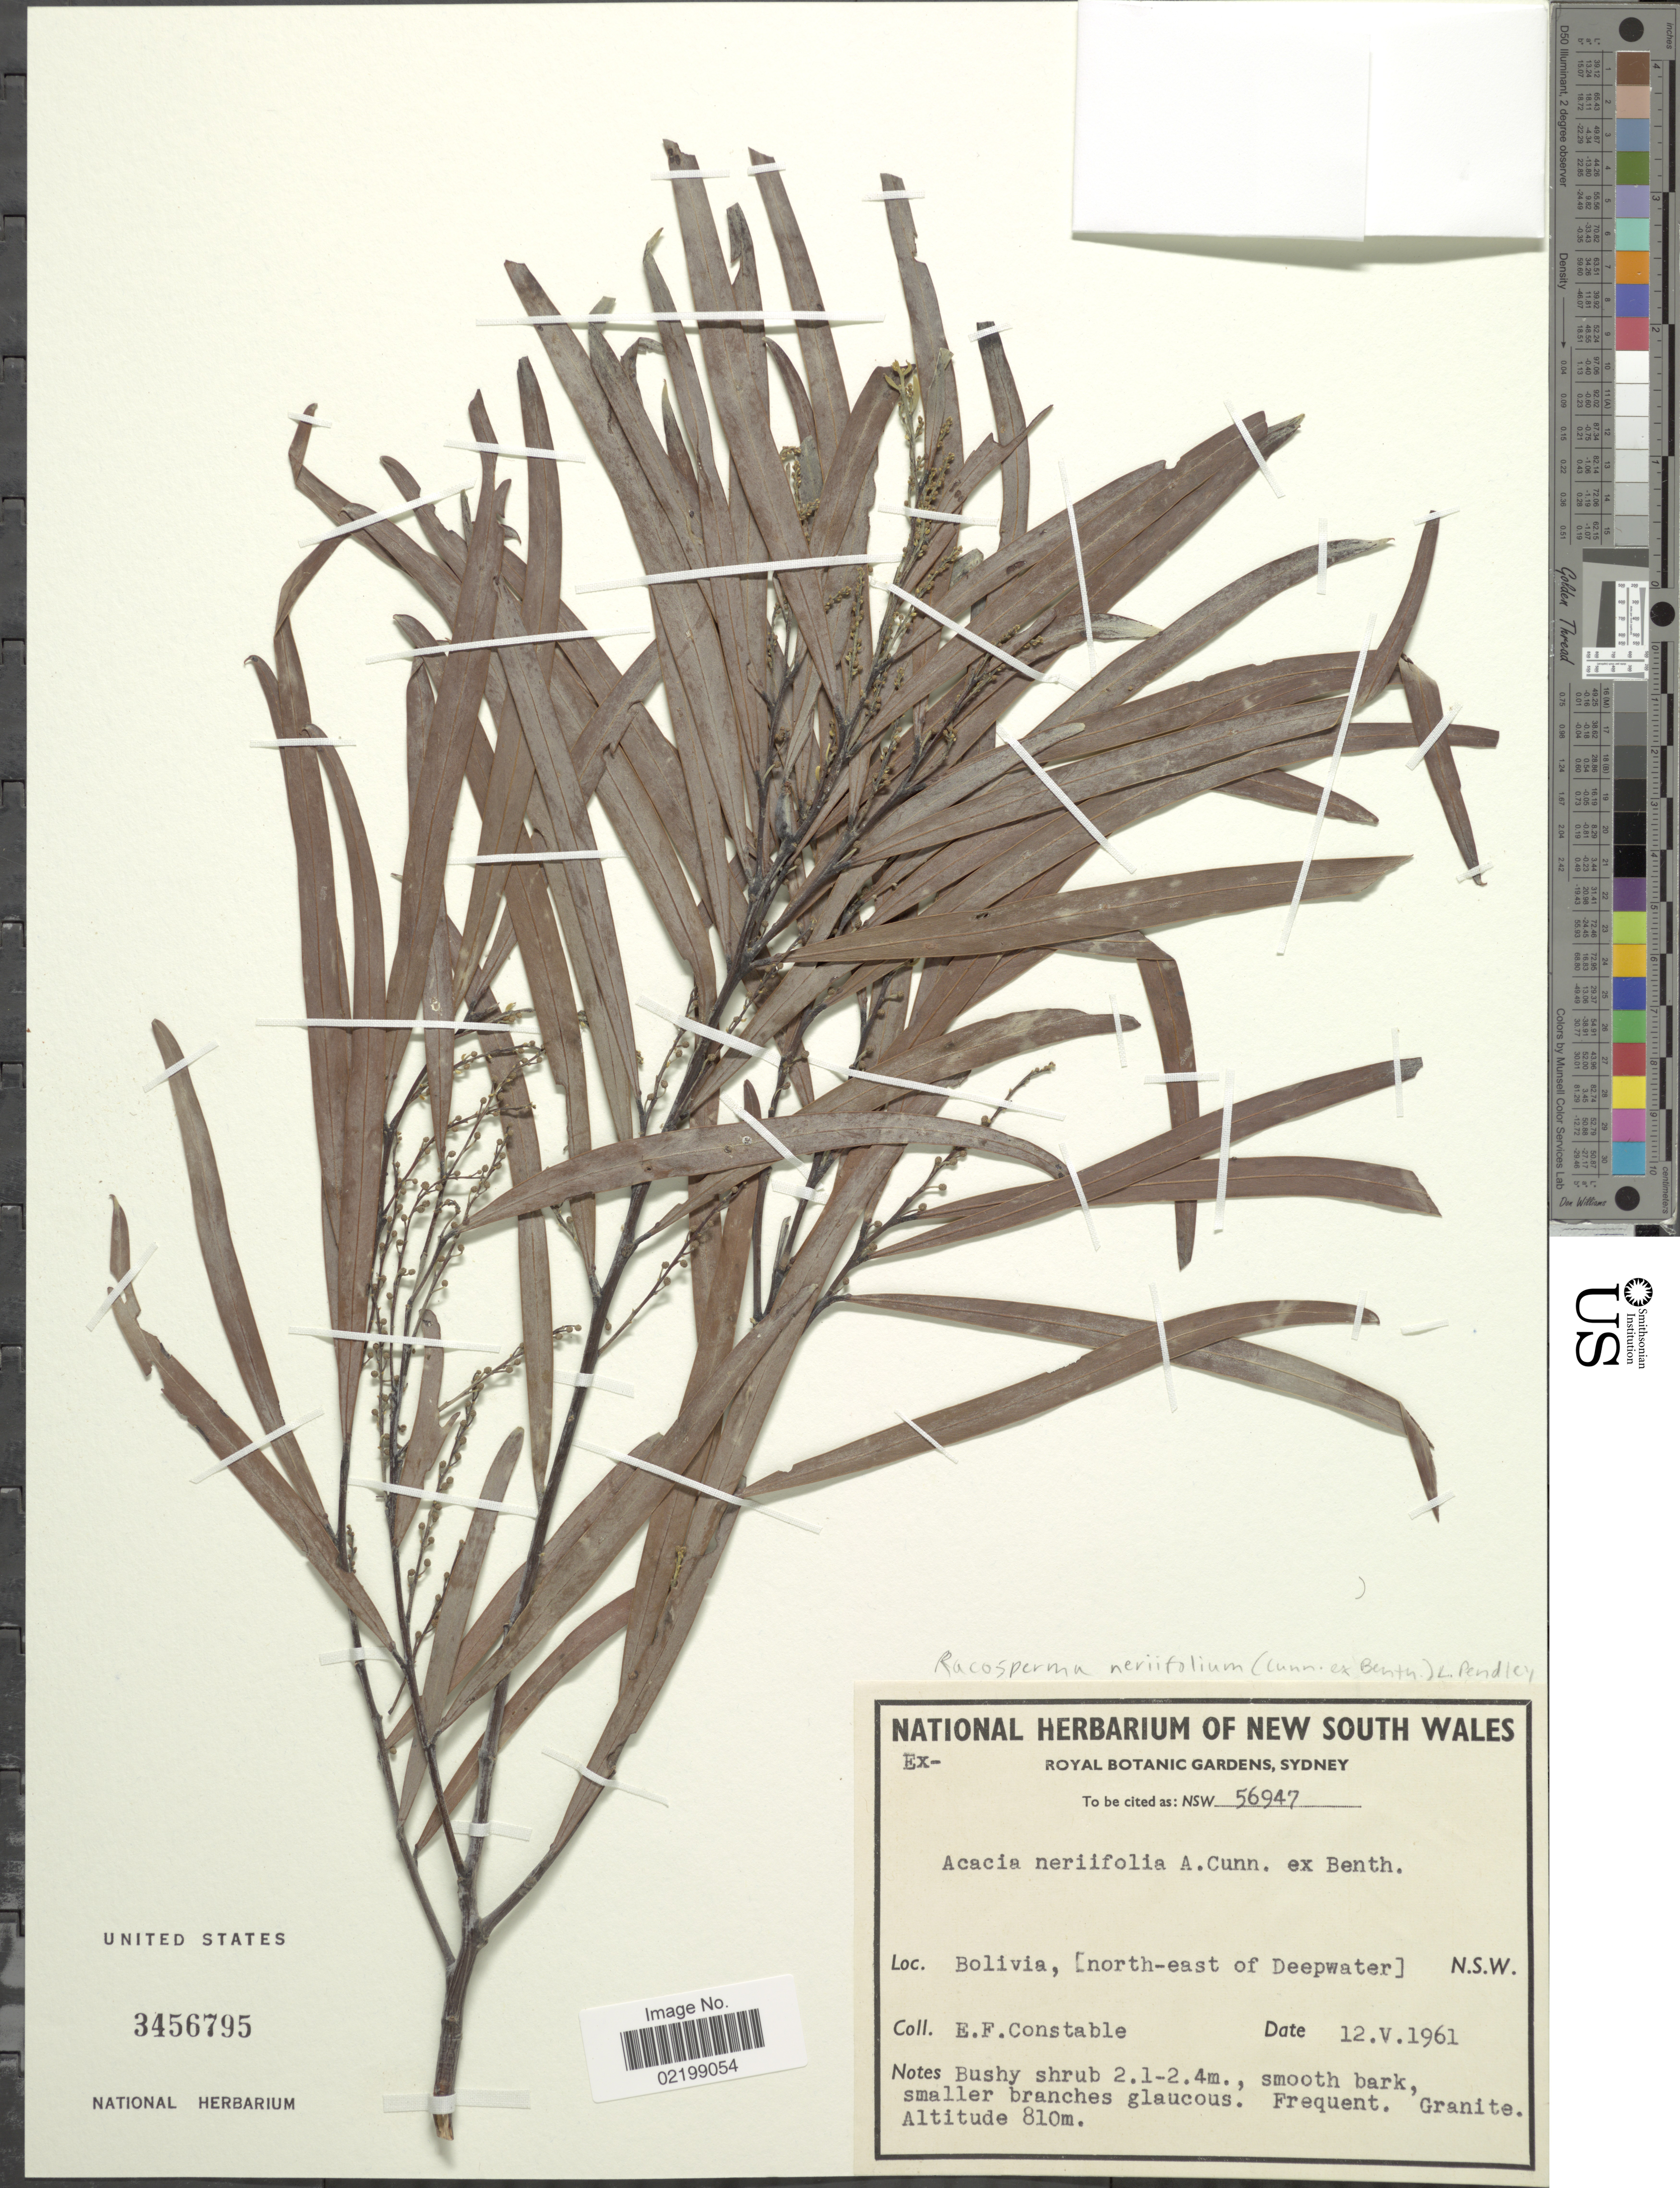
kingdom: Plantae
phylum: Tracheophyta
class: Magnoliopsida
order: Fabales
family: Fabaceae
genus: Acacia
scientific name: Acacia neriifolia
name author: A. Cunn. ex Benth.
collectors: E. F. Constable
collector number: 56947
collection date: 1961-05-12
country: Australia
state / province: New South Wales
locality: Bolivia, (north-east of Deepwater)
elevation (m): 810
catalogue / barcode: US 3456795